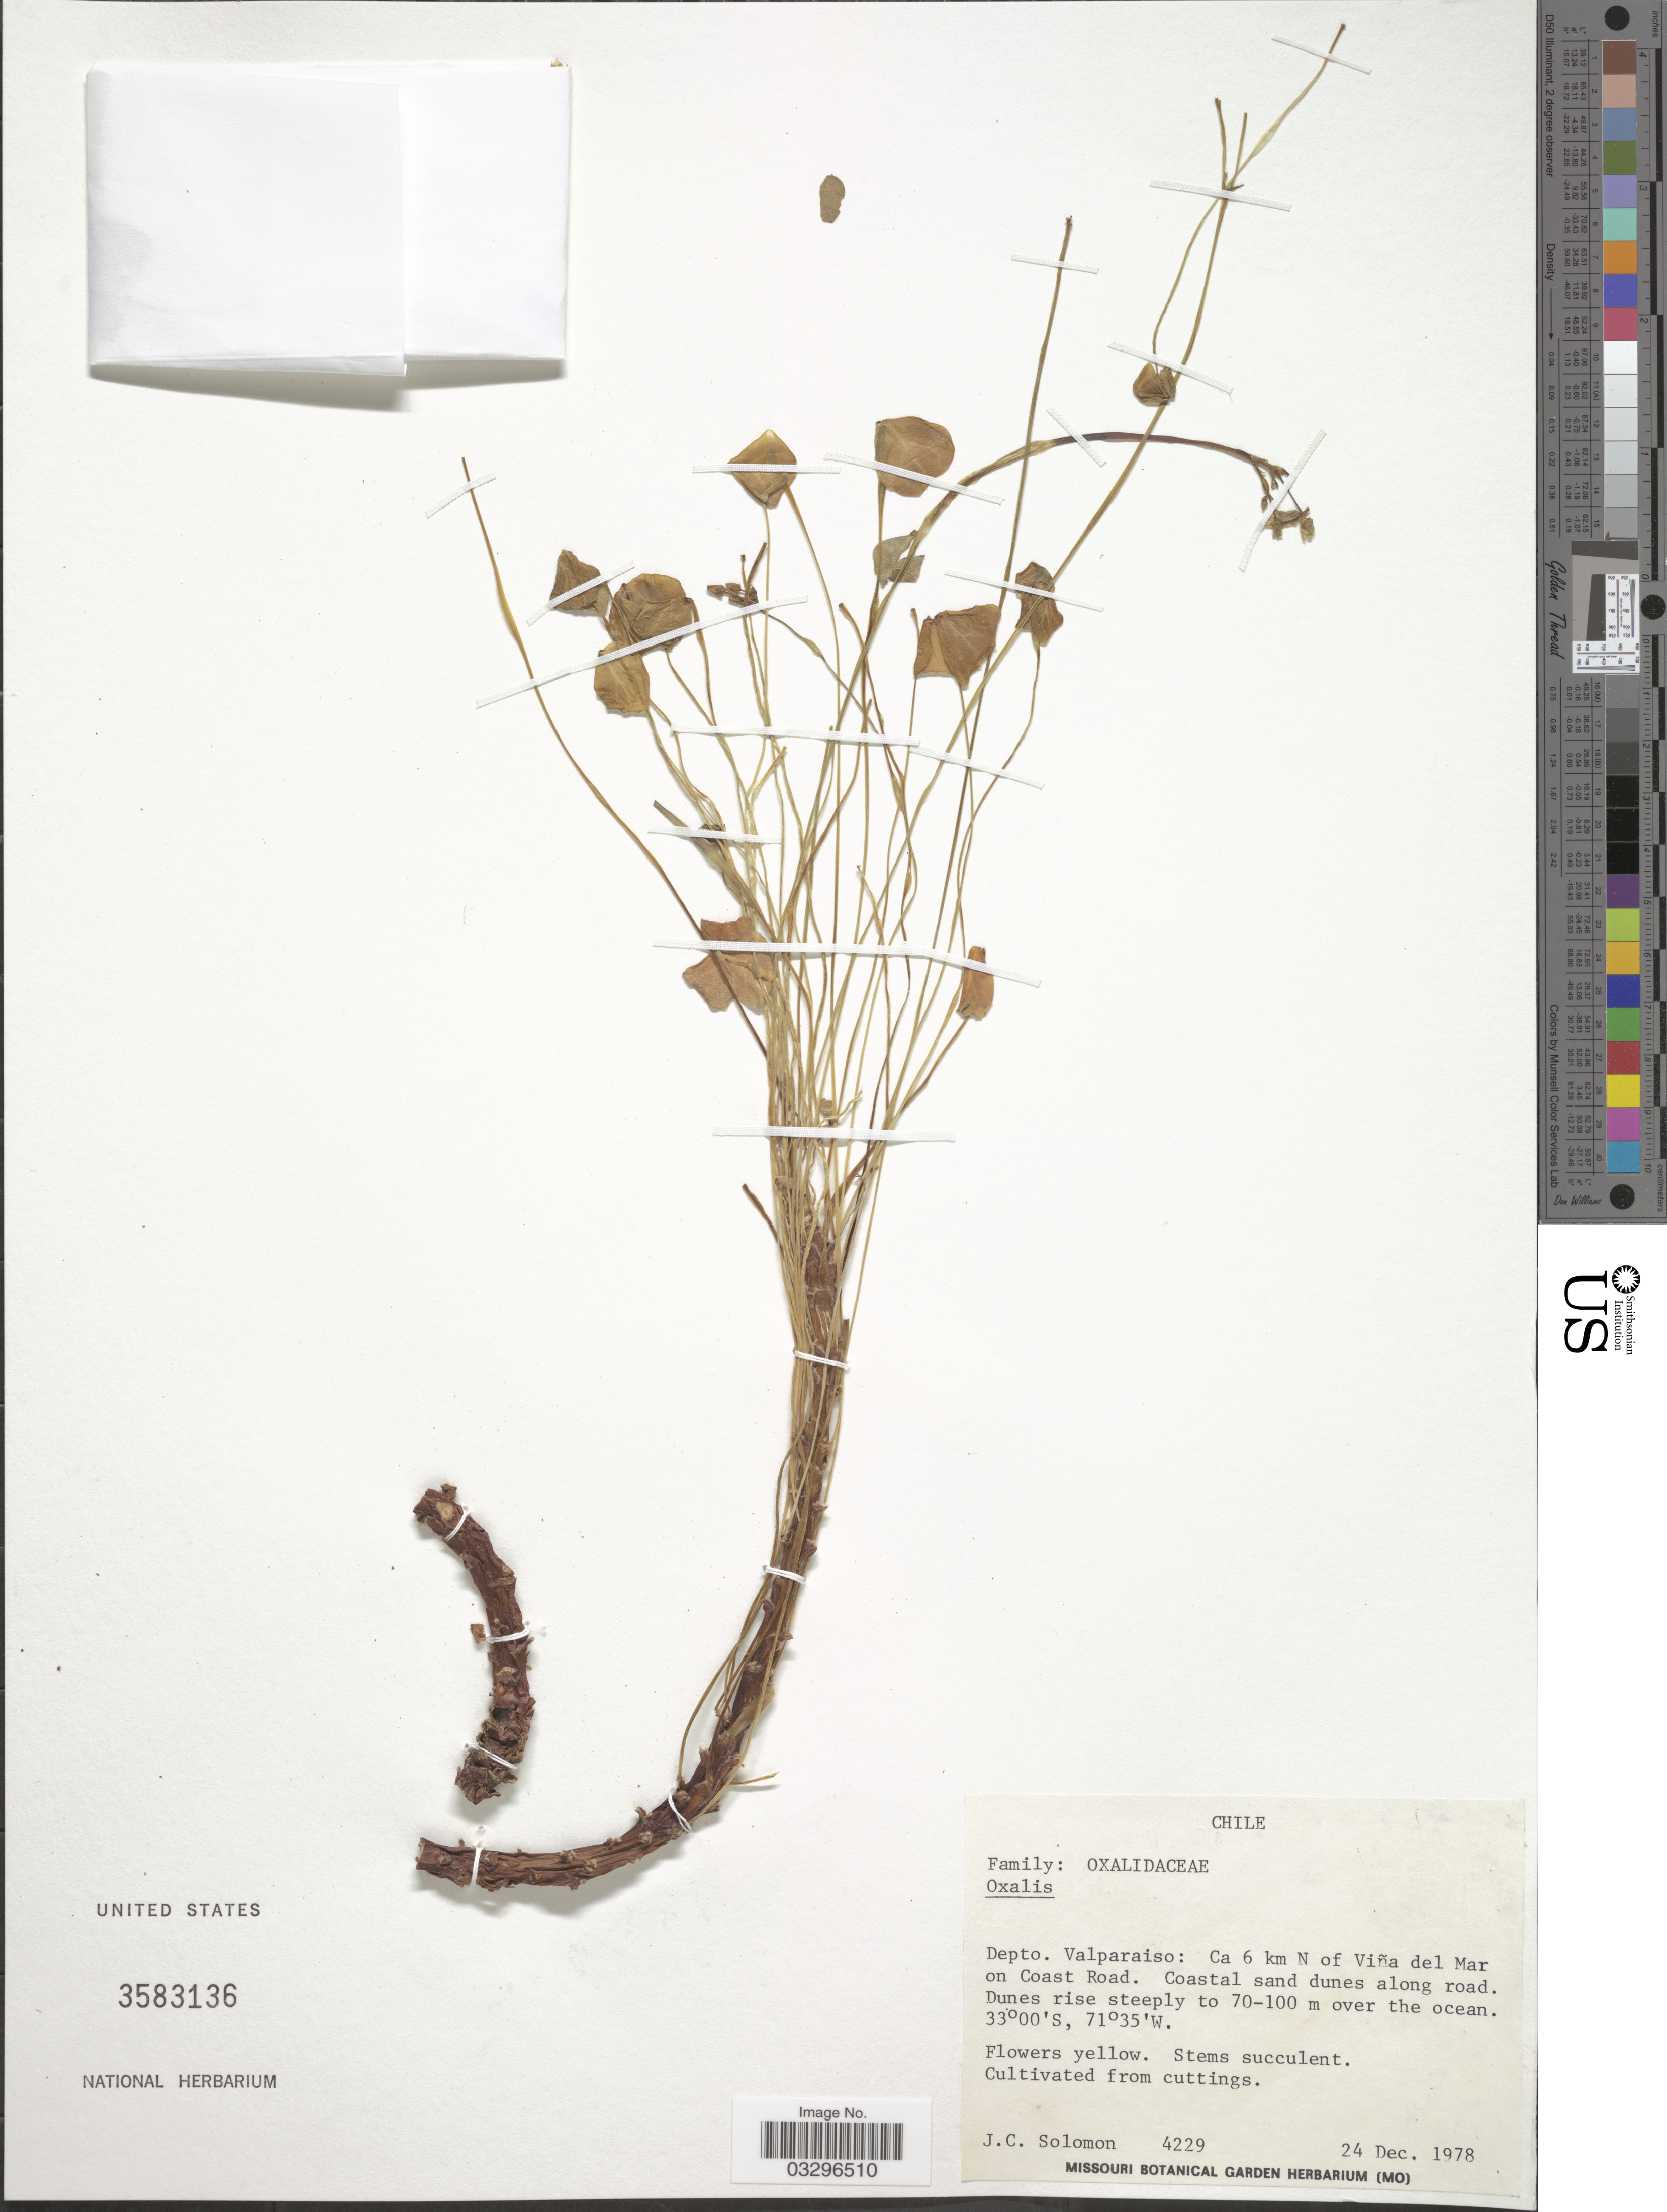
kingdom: Plantae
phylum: Tracheophyta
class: Magnoliopsida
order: Oxalidales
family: Oxalidaceae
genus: Oxalis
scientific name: Oxalis sp.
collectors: J. C. Solomon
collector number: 4229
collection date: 1978-12-24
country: Chile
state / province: Valparaíso (V)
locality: Depto. Valparaiso: Ca 6 km N of Viña del Mar on Coast Road.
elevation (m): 70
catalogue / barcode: US 3583136